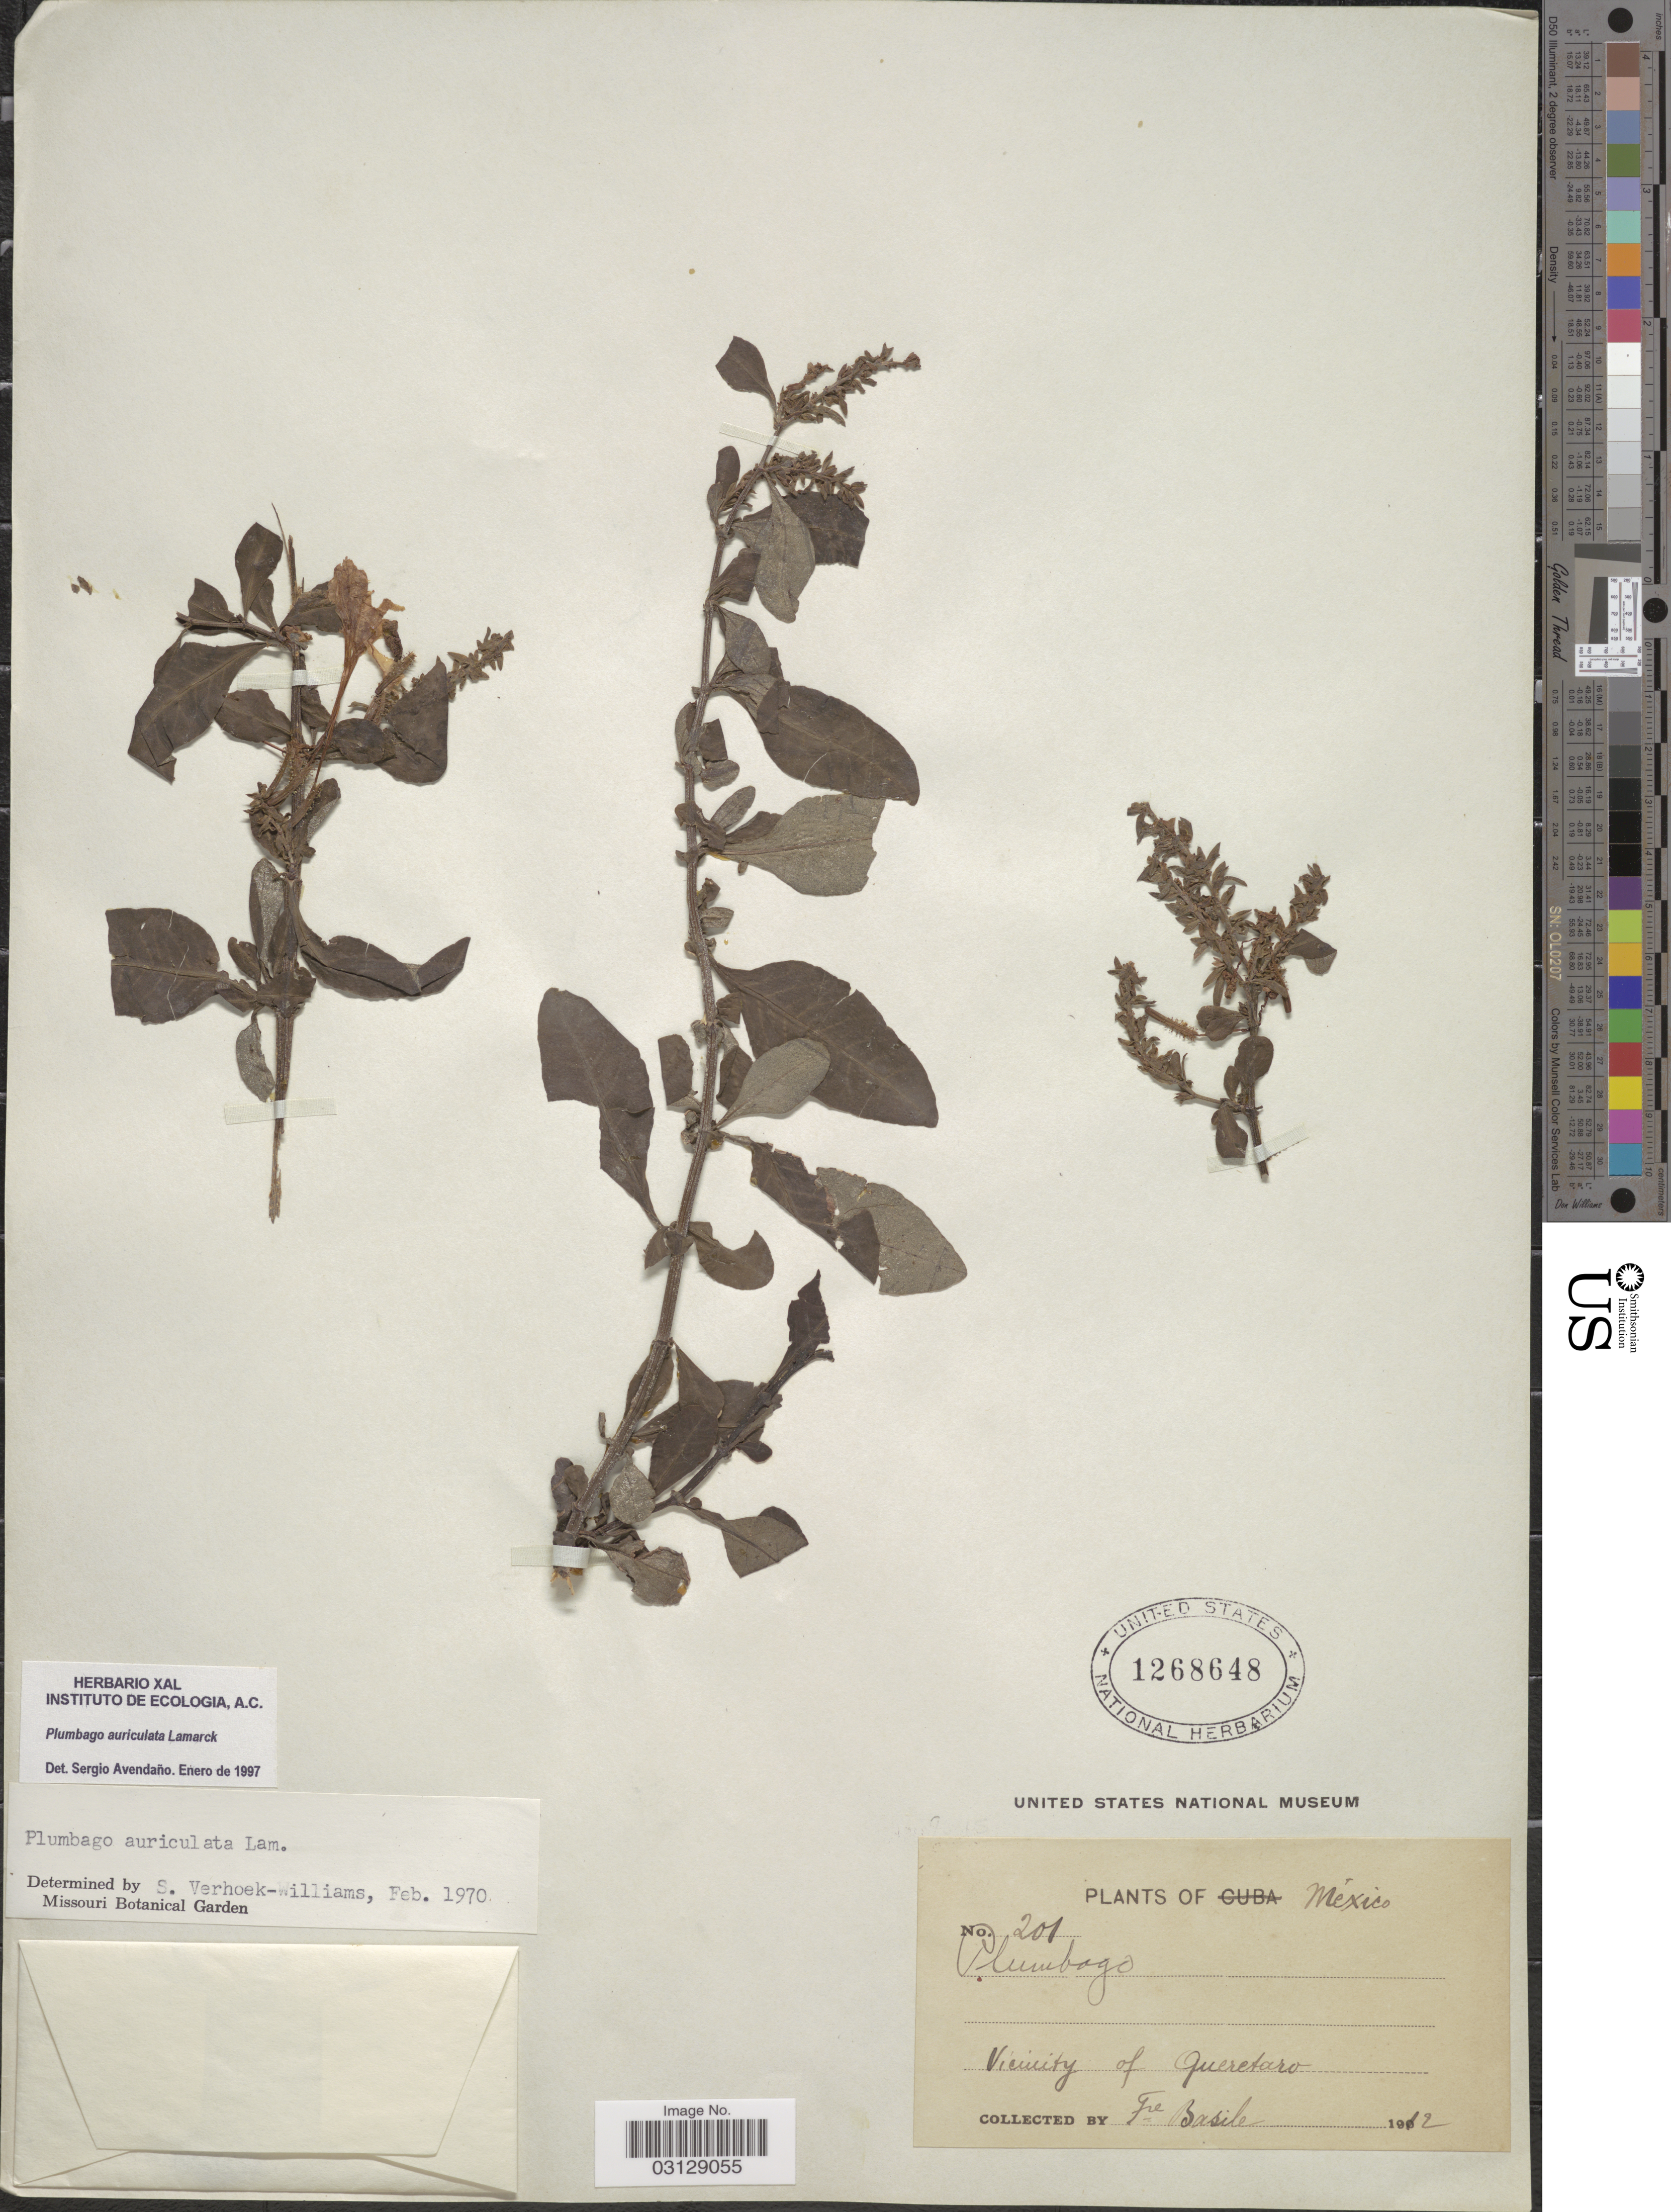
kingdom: Plantae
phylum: Tracheophyta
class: Magnoliopsida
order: Caryophyllales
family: Plumbaginaceae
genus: Plumbago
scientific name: Plumbago auriculata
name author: Lam.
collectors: Bro. Basile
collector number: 201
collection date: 1912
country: Mexico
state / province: Querétaro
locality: Vicinity of Queretaro.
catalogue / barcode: US 1268648